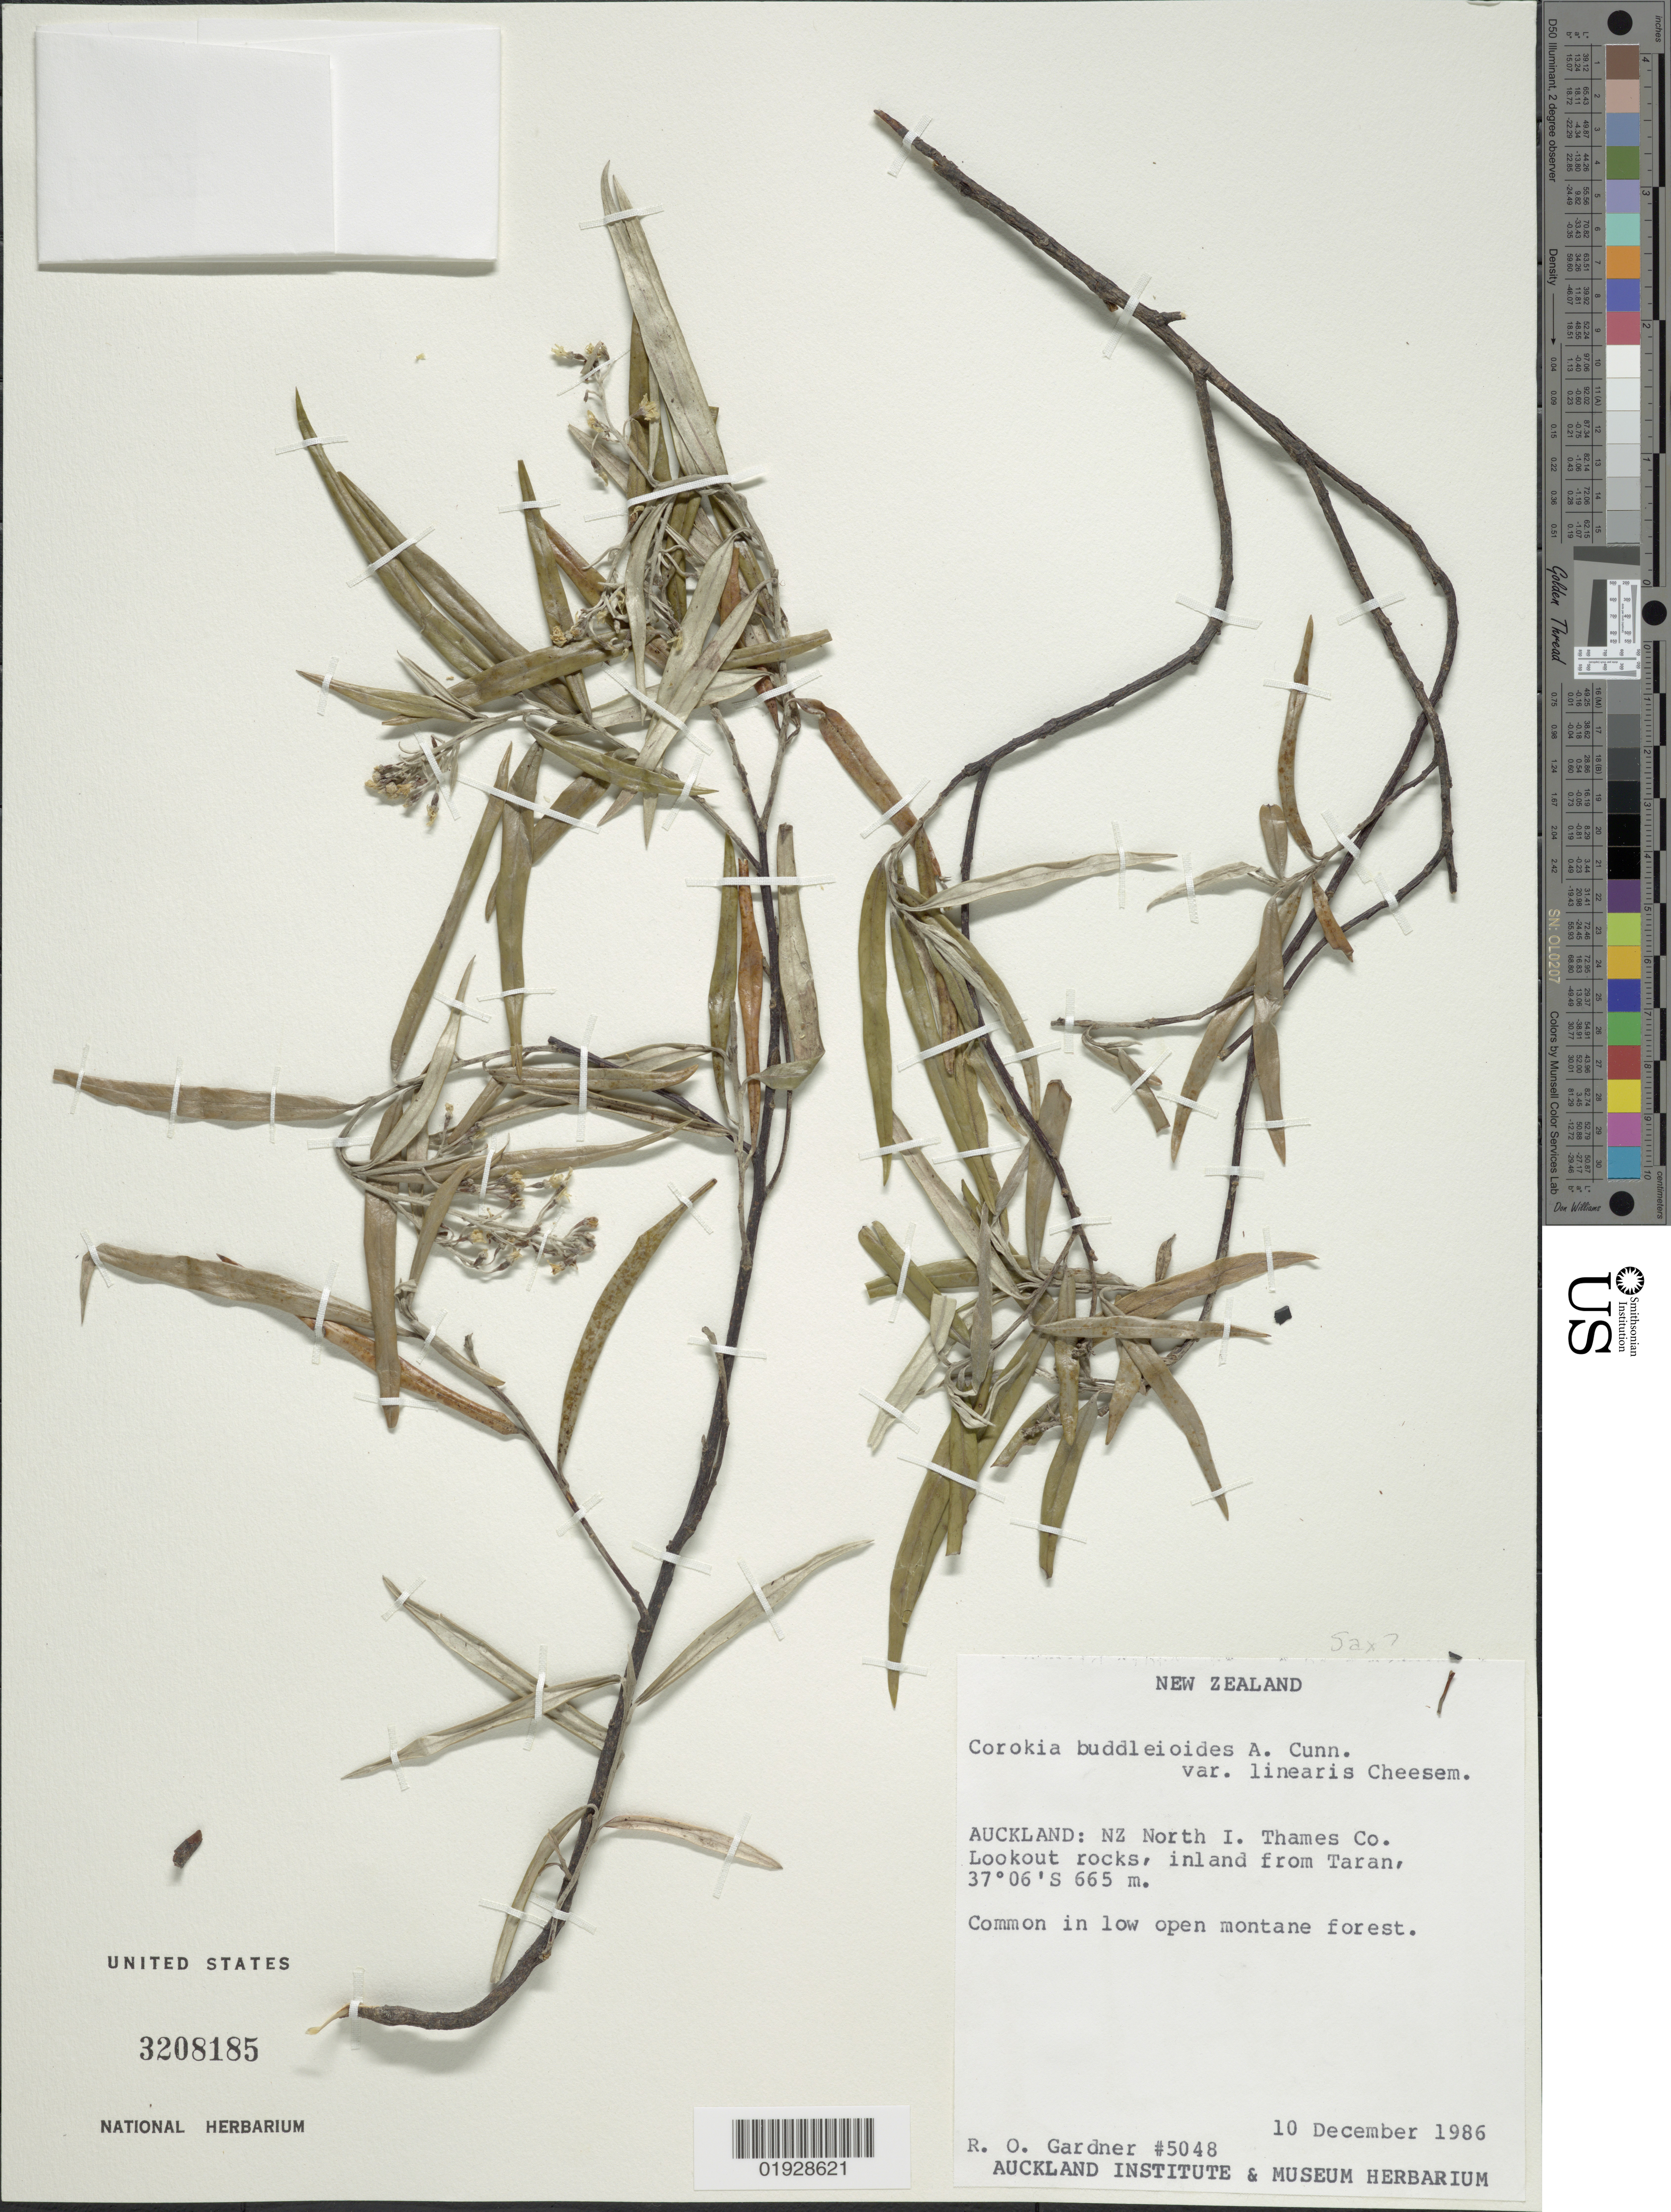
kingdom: Plantae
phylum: Tracheophyta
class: Magnoliopsida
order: Asterales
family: Argophyllaceae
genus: Corokia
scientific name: Corokia buddlejoides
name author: A. Cunn.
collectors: R. O. Gardner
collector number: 5048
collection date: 1986-12-10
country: New Zealand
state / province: Auckland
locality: NZ North I. Thames Co. Lookout rocks, inland from Taran.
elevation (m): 665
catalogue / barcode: US 3208185